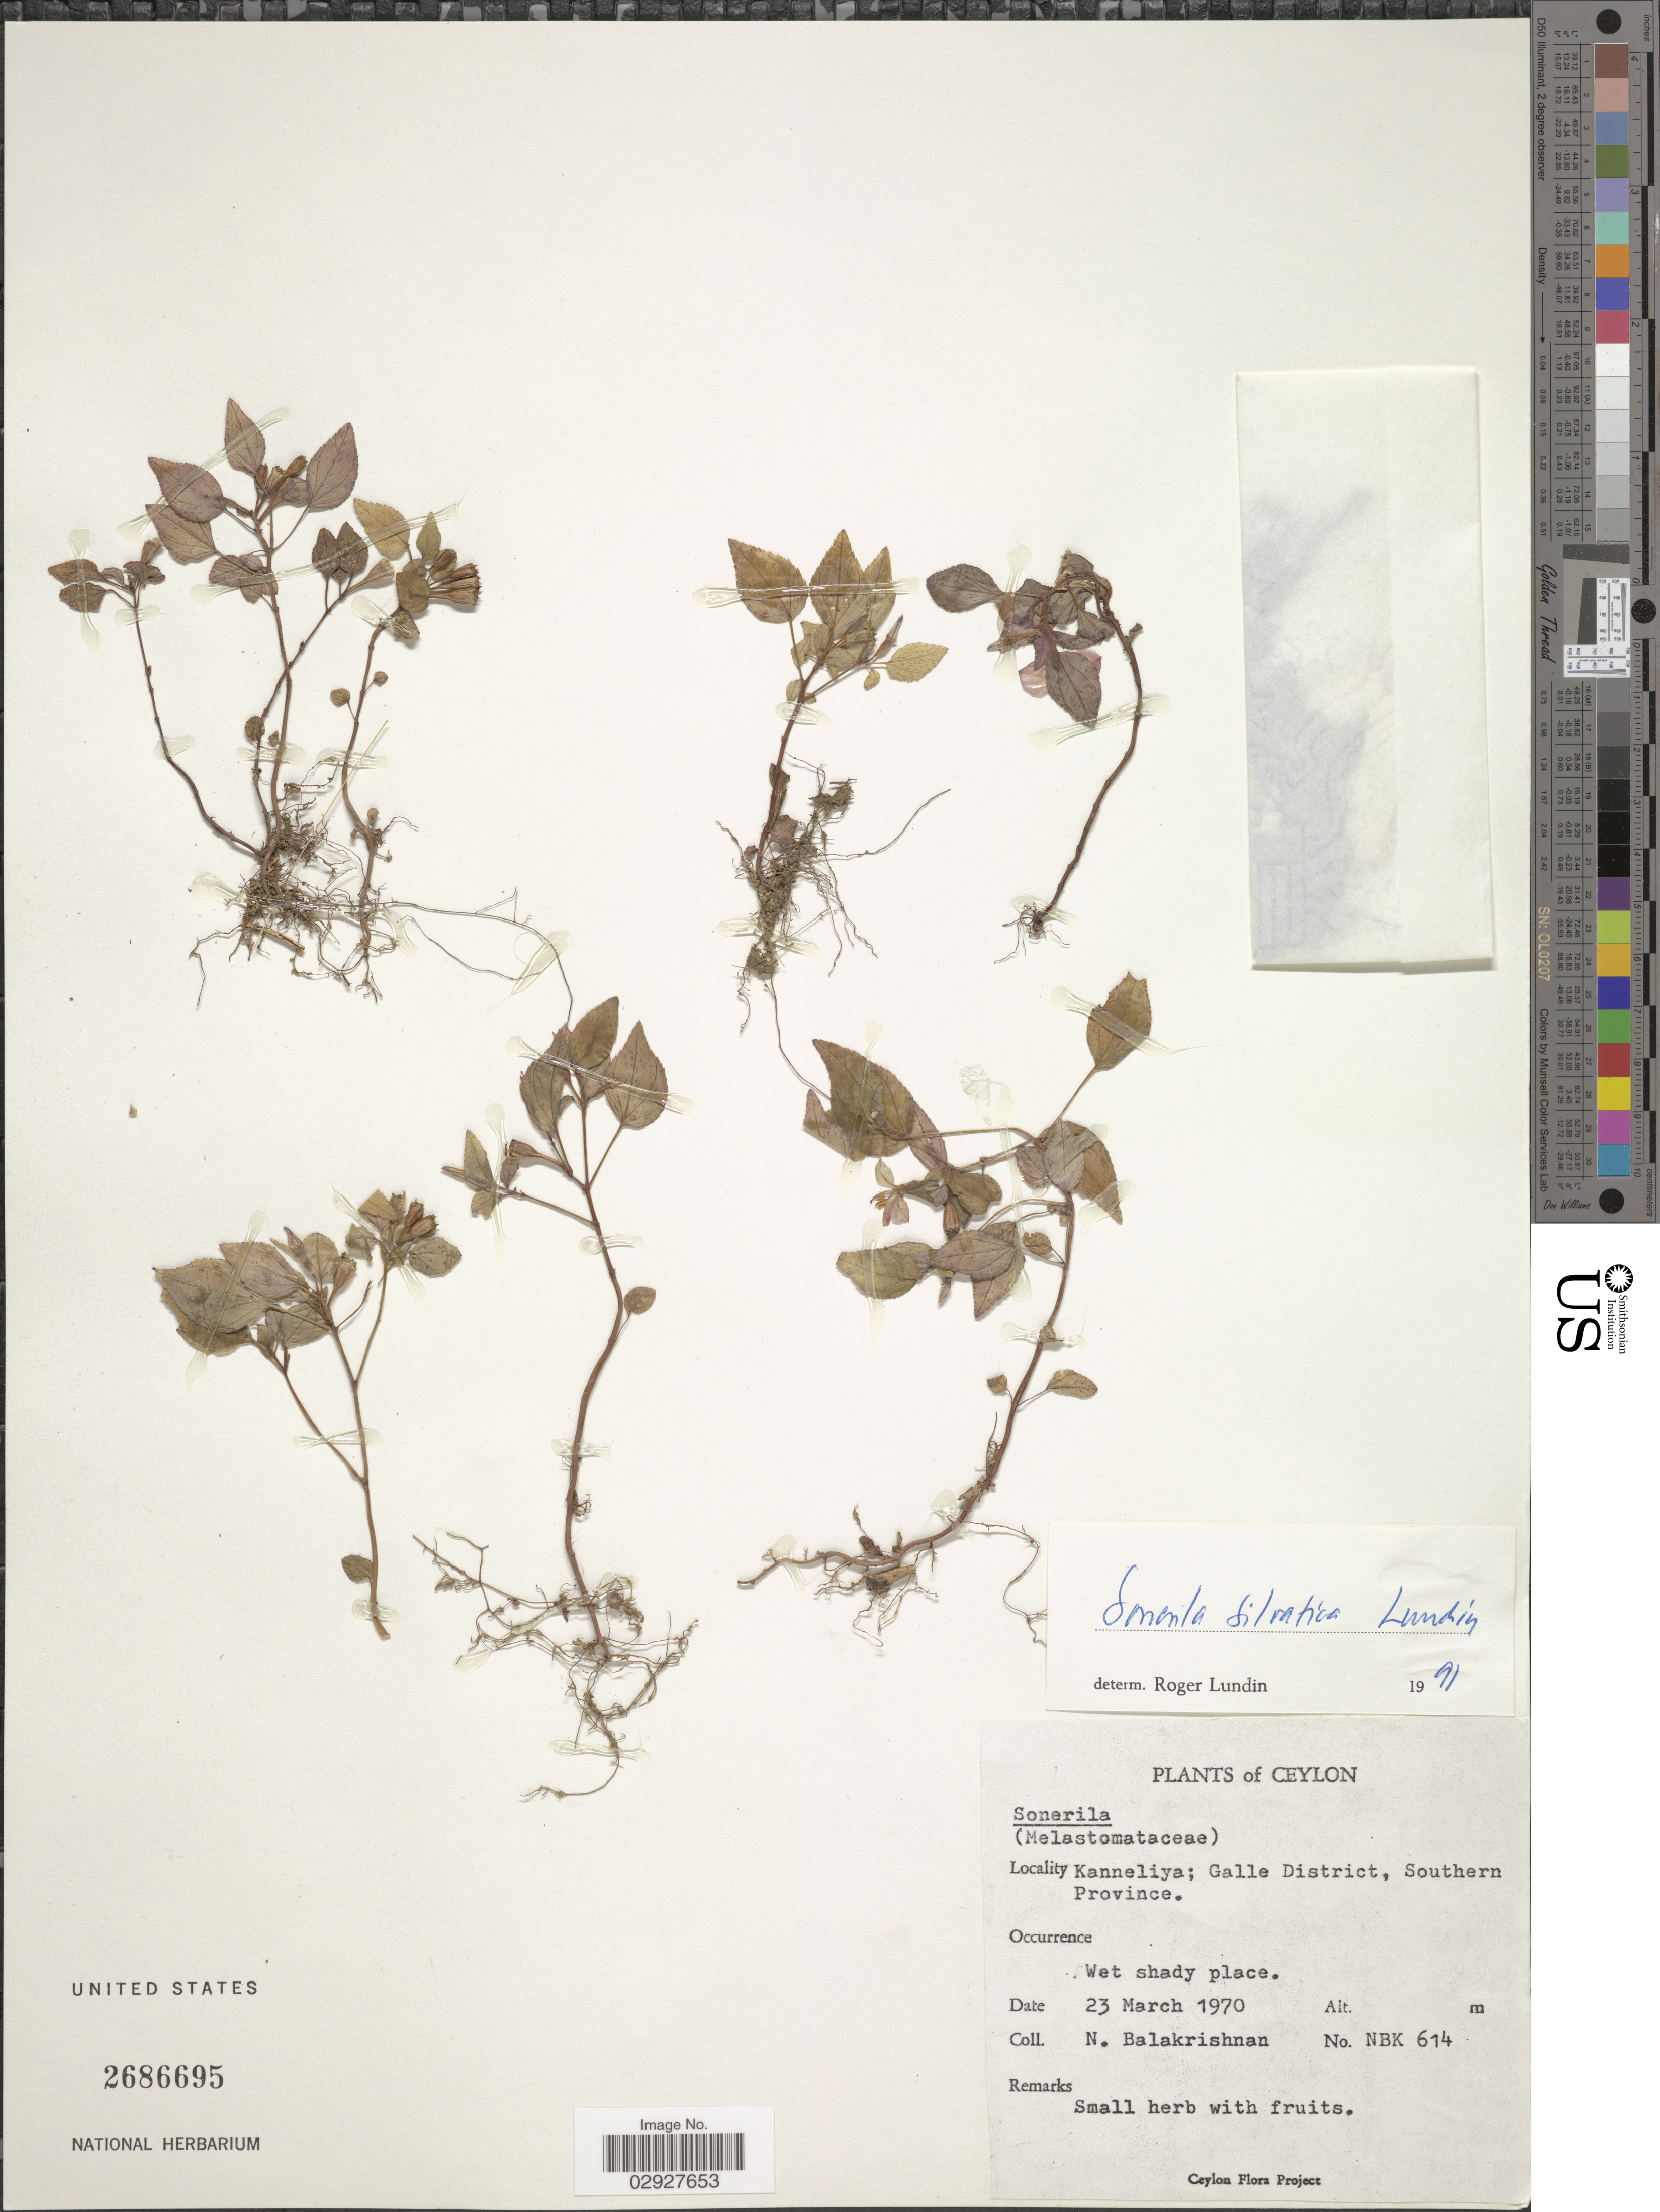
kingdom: Plantae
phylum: Tracheophyta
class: Magnoliopsida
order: Myrtales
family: Melastomataceae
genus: Sonerila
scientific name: Sonerila silvatica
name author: Lundin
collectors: N. Balakrishnan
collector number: NBK 614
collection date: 1970-03-23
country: Sri Lanka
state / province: Southern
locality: Ceylon. Kanneliya; Galle District.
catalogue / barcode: US 2686695